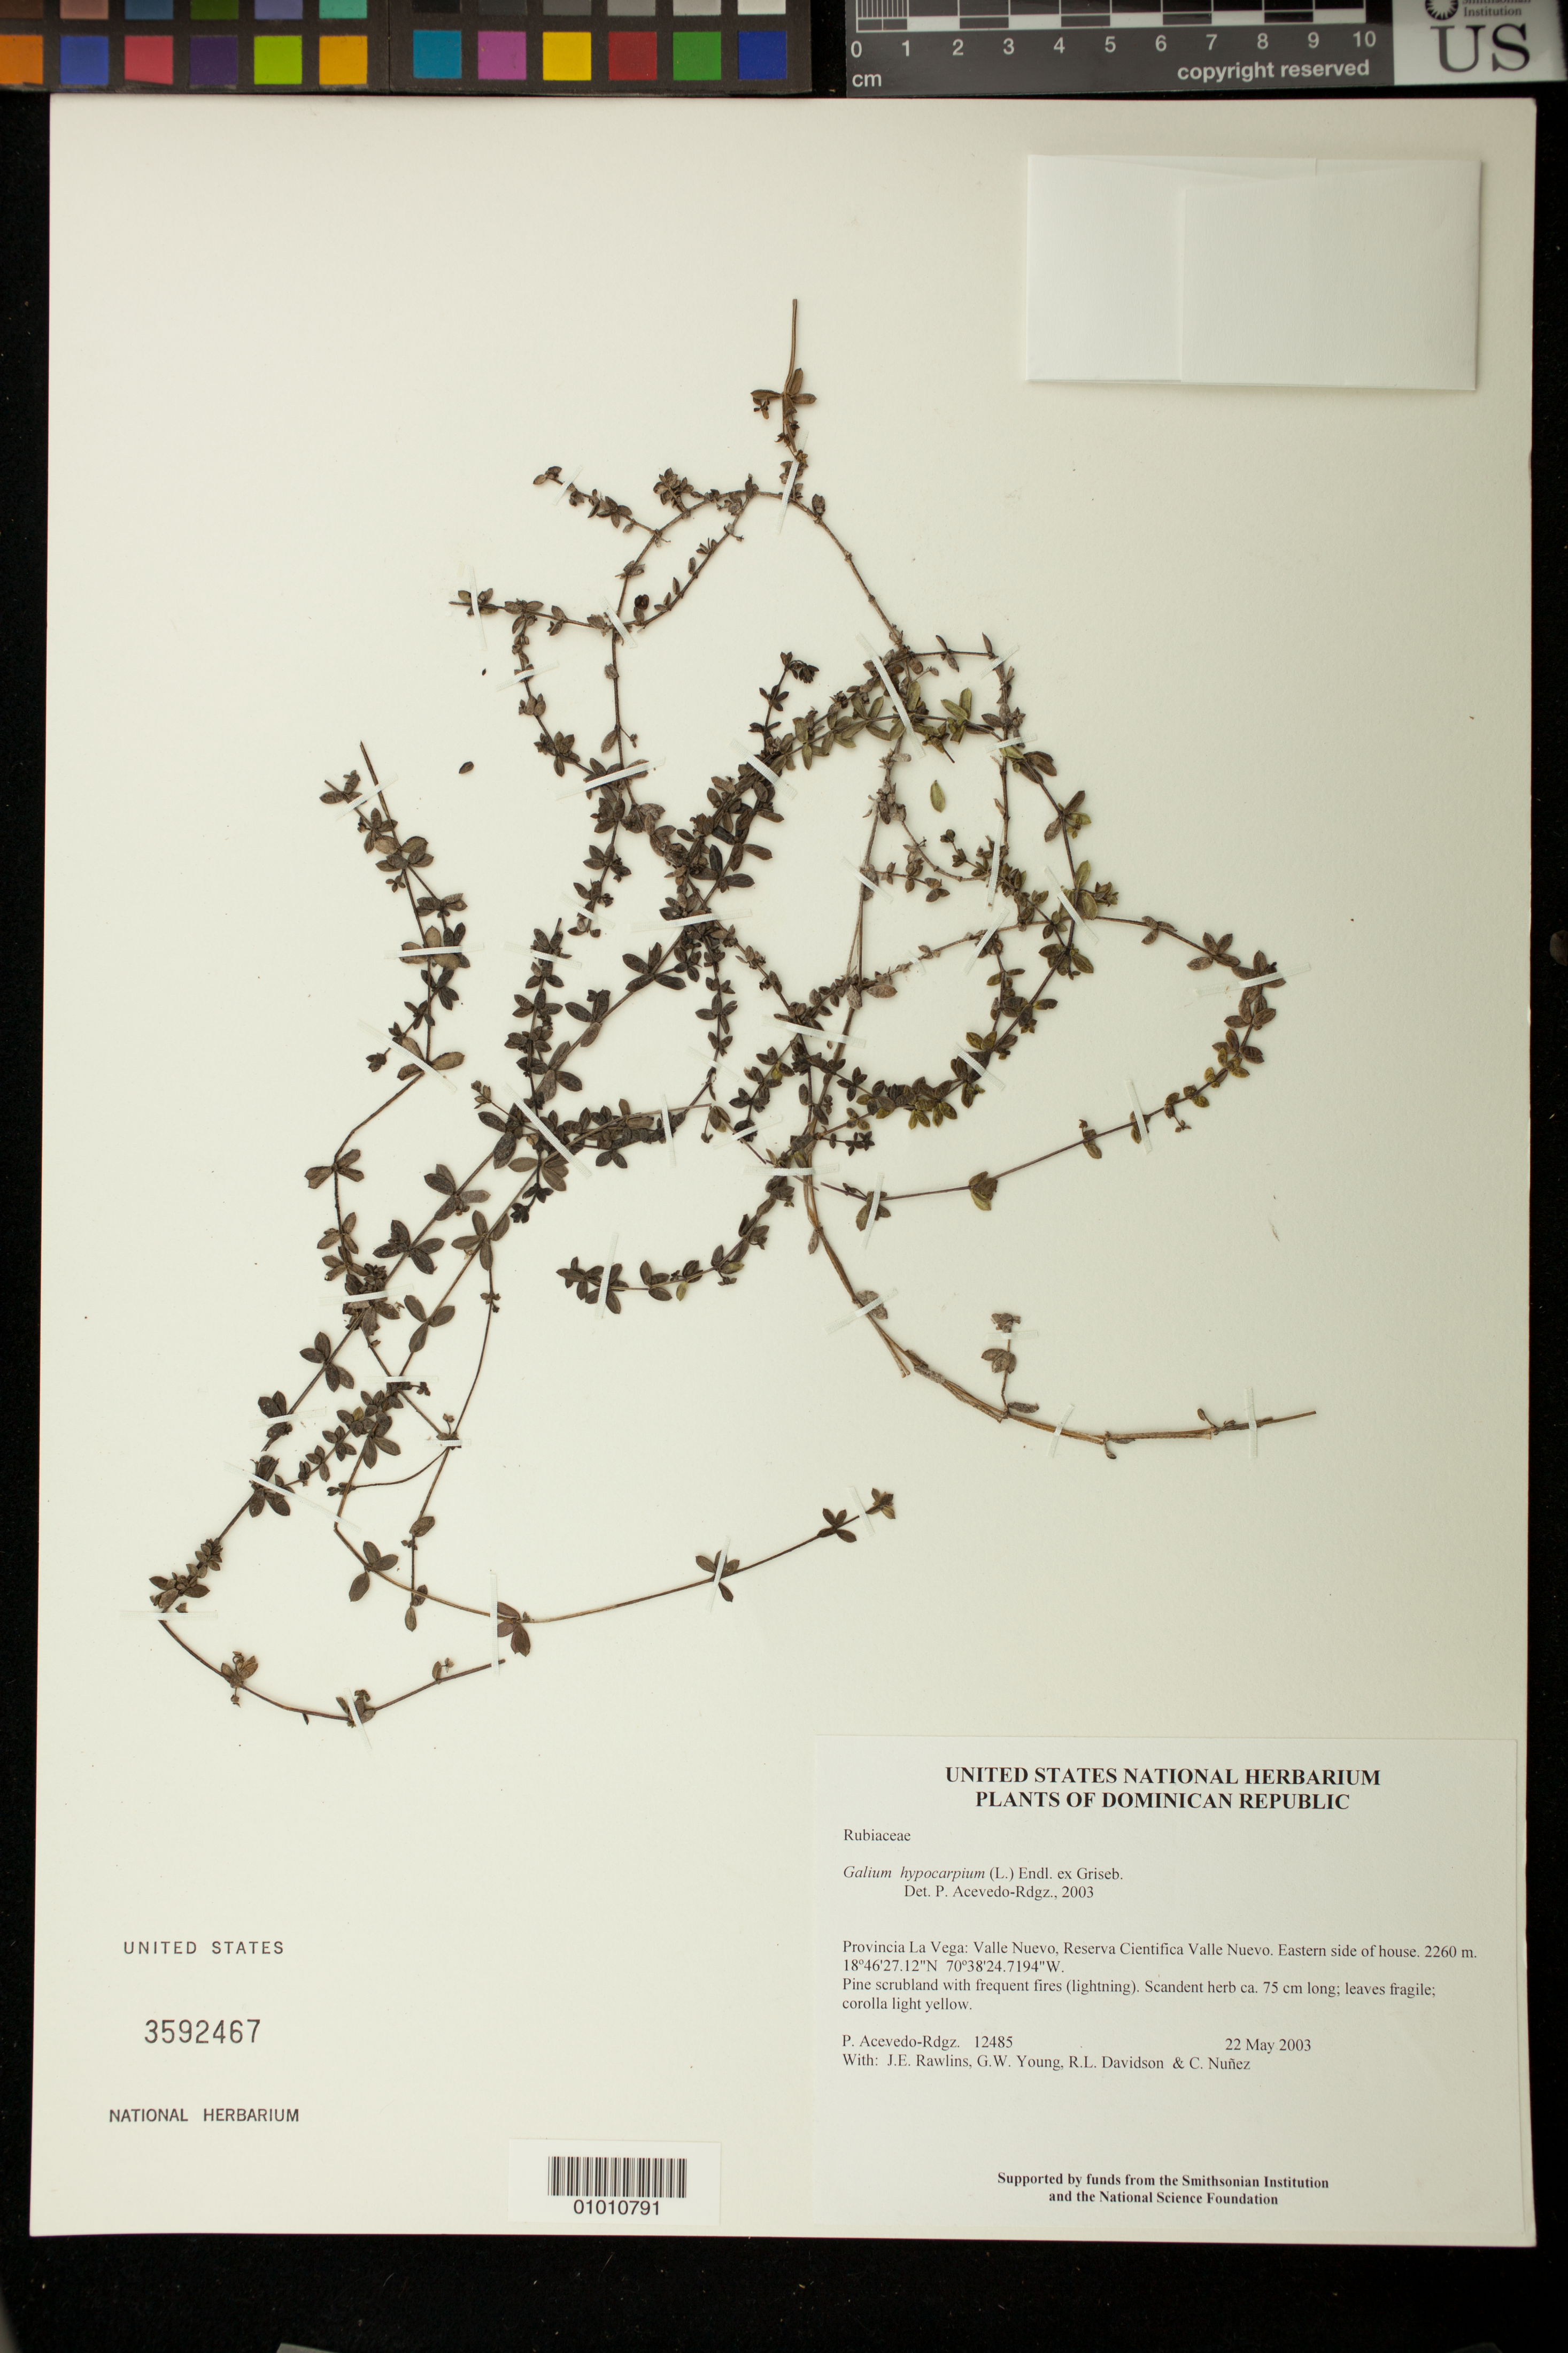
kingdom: Plantae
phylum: Tracheophyta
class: Magnoliopsida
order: Gentianales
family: Rubiaceae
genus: Galium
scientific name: Galium hypocarpium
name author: (L.) Endl. ex Griseb.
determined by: Acevedo-Rodríguez, P., (BOT), Smithsonian Institution - National Museum of Natural History (UNITED STATES)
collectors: P. Acevedo-Rodr., J. Rawlins, G. Young, R. Davidson & C. Nunez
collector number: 12485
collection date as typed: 22 May 2003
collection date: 2003-05-22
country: Dominican Republic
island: Hispaniola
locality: Provincia La Vega: Valle Nuevo, Reserva Cientifica Valle Nuevo. Eastern side of house.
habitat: Pine scrubland with frequent fires (lightning).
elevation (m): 2260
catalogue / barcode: US 3592467